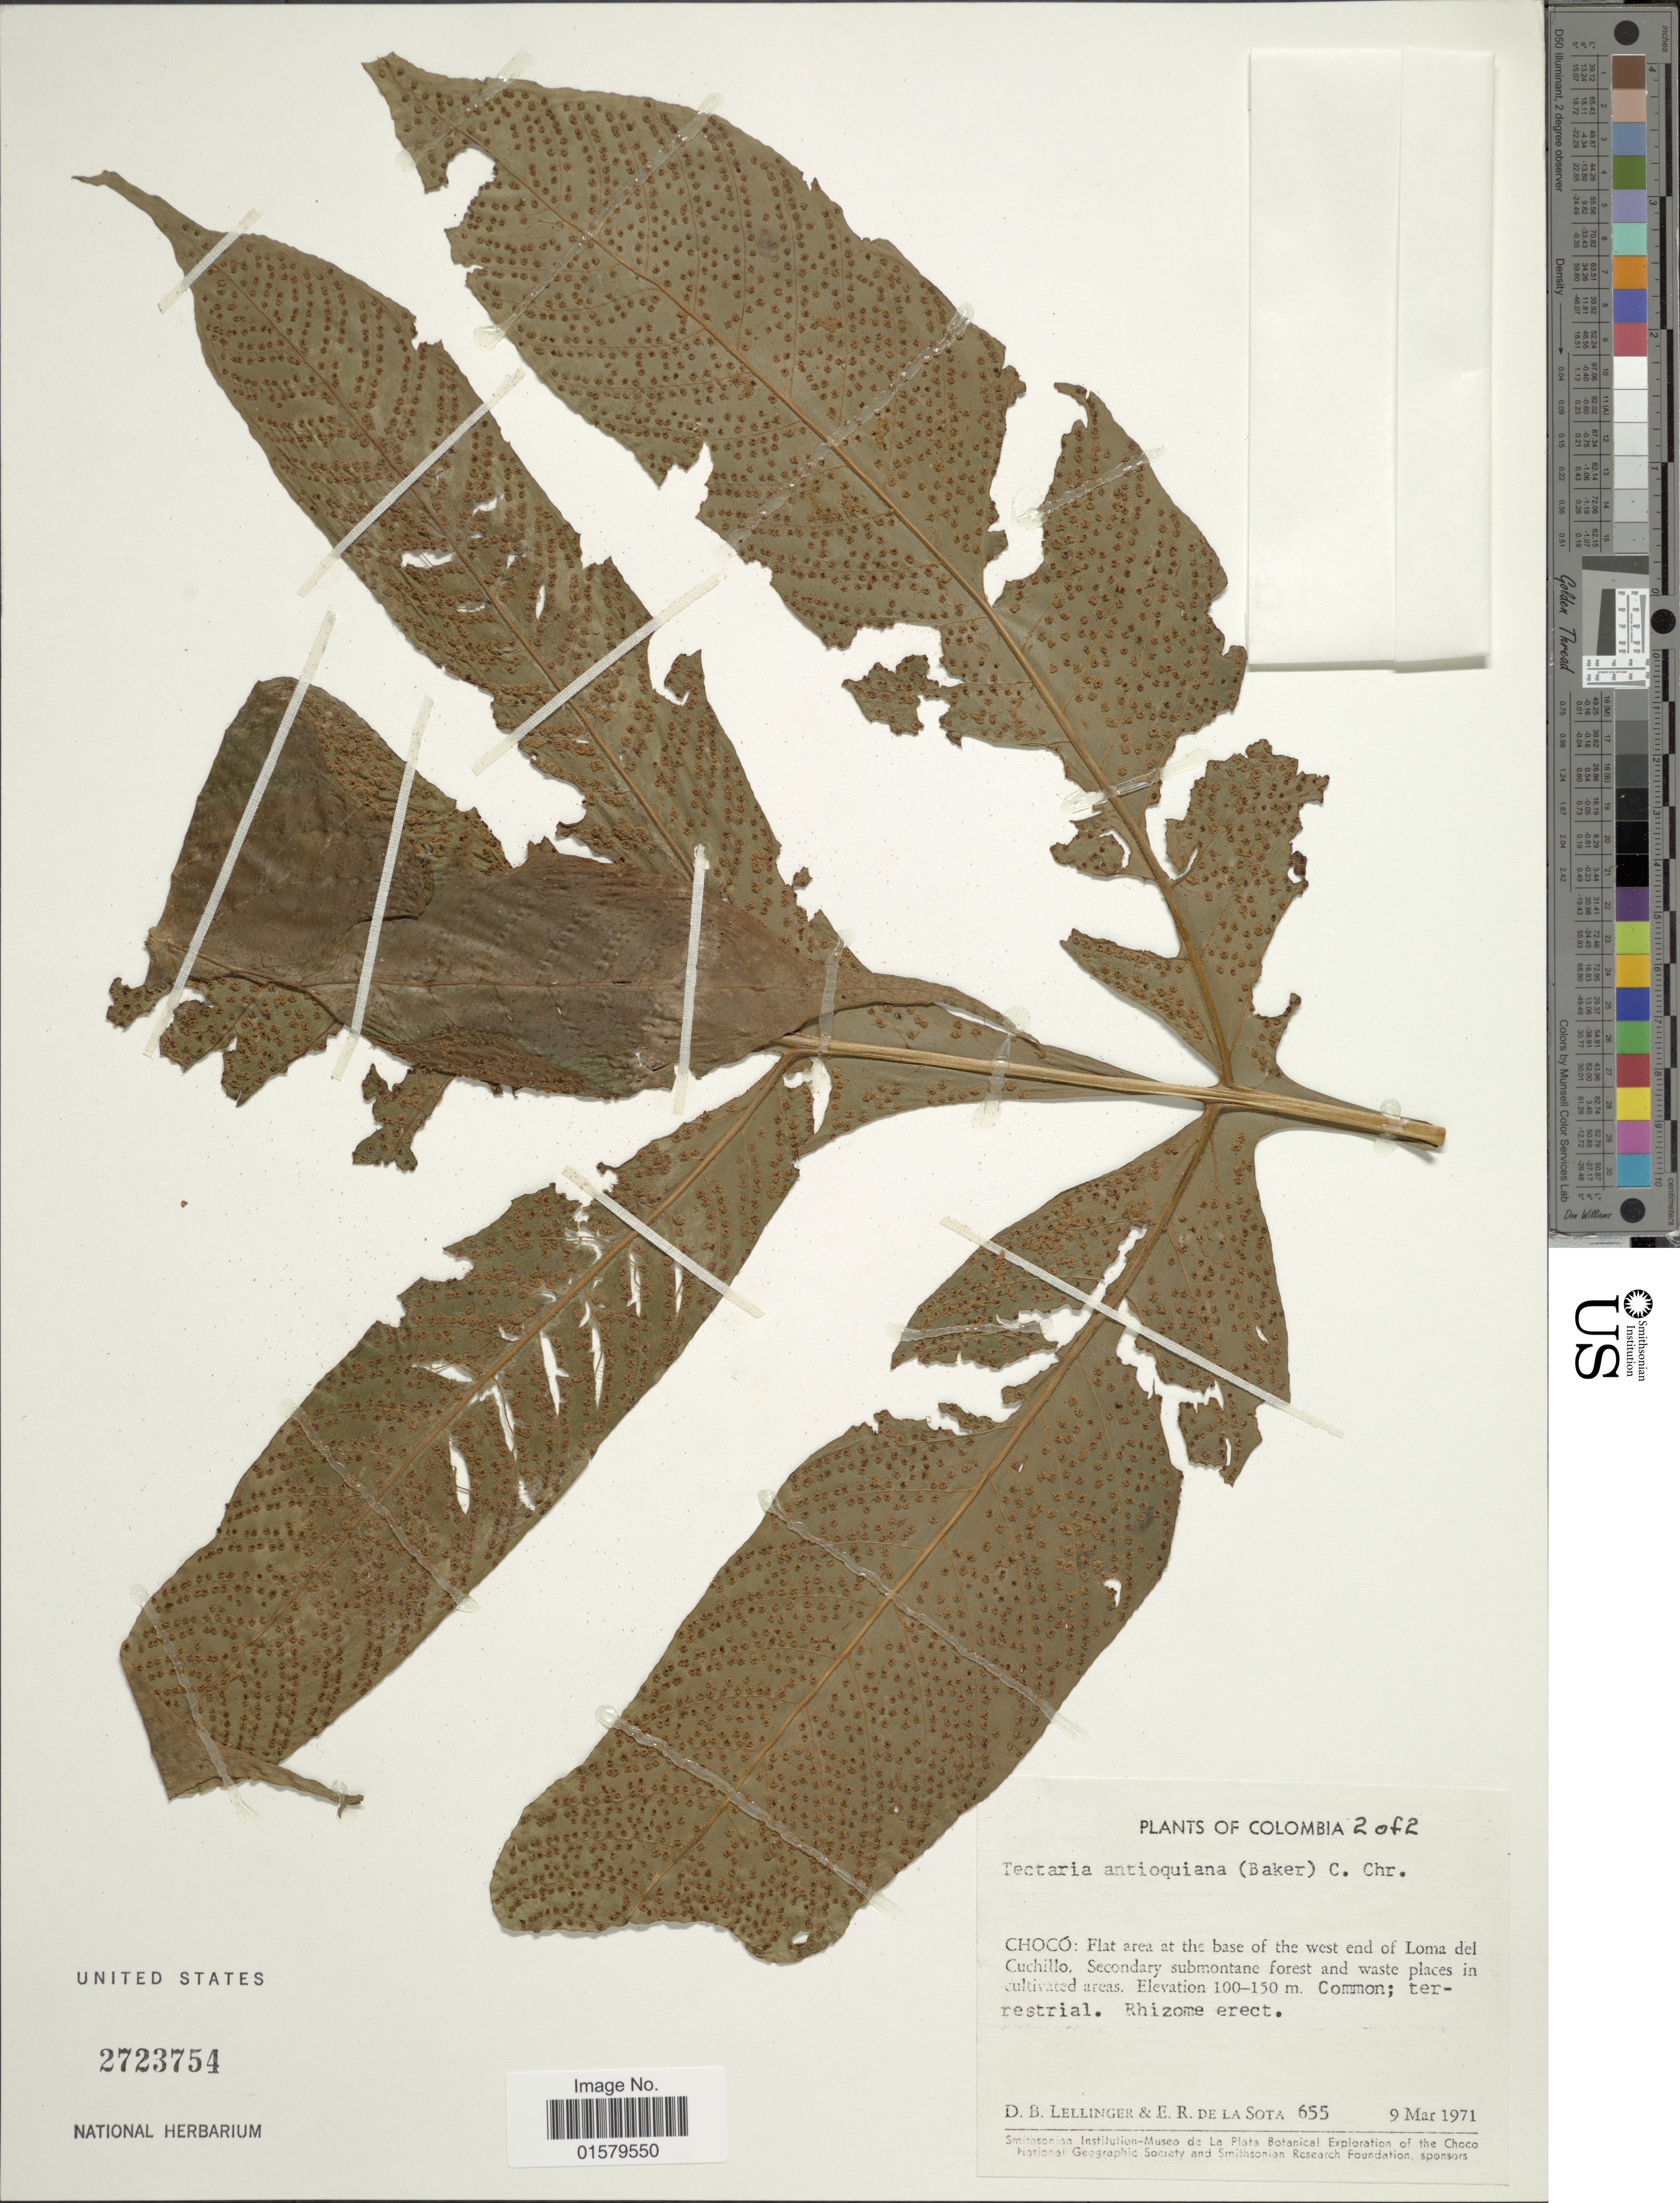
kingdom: Plantae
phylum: Tracheophyta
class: Polypodiopsida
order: Polypodiales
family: Tectariaceae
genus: Tectaria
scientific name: Tectaria antioquiana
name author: (Baker) C. Chr.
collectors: D. B. Lellinger & E. R. de la Sota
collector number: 655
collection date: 1971-03-09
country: Colombia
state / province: Chocó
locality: Flat area at the base of the west end of Loma del Cuchillo.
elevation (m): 100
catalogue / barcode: US 2723754